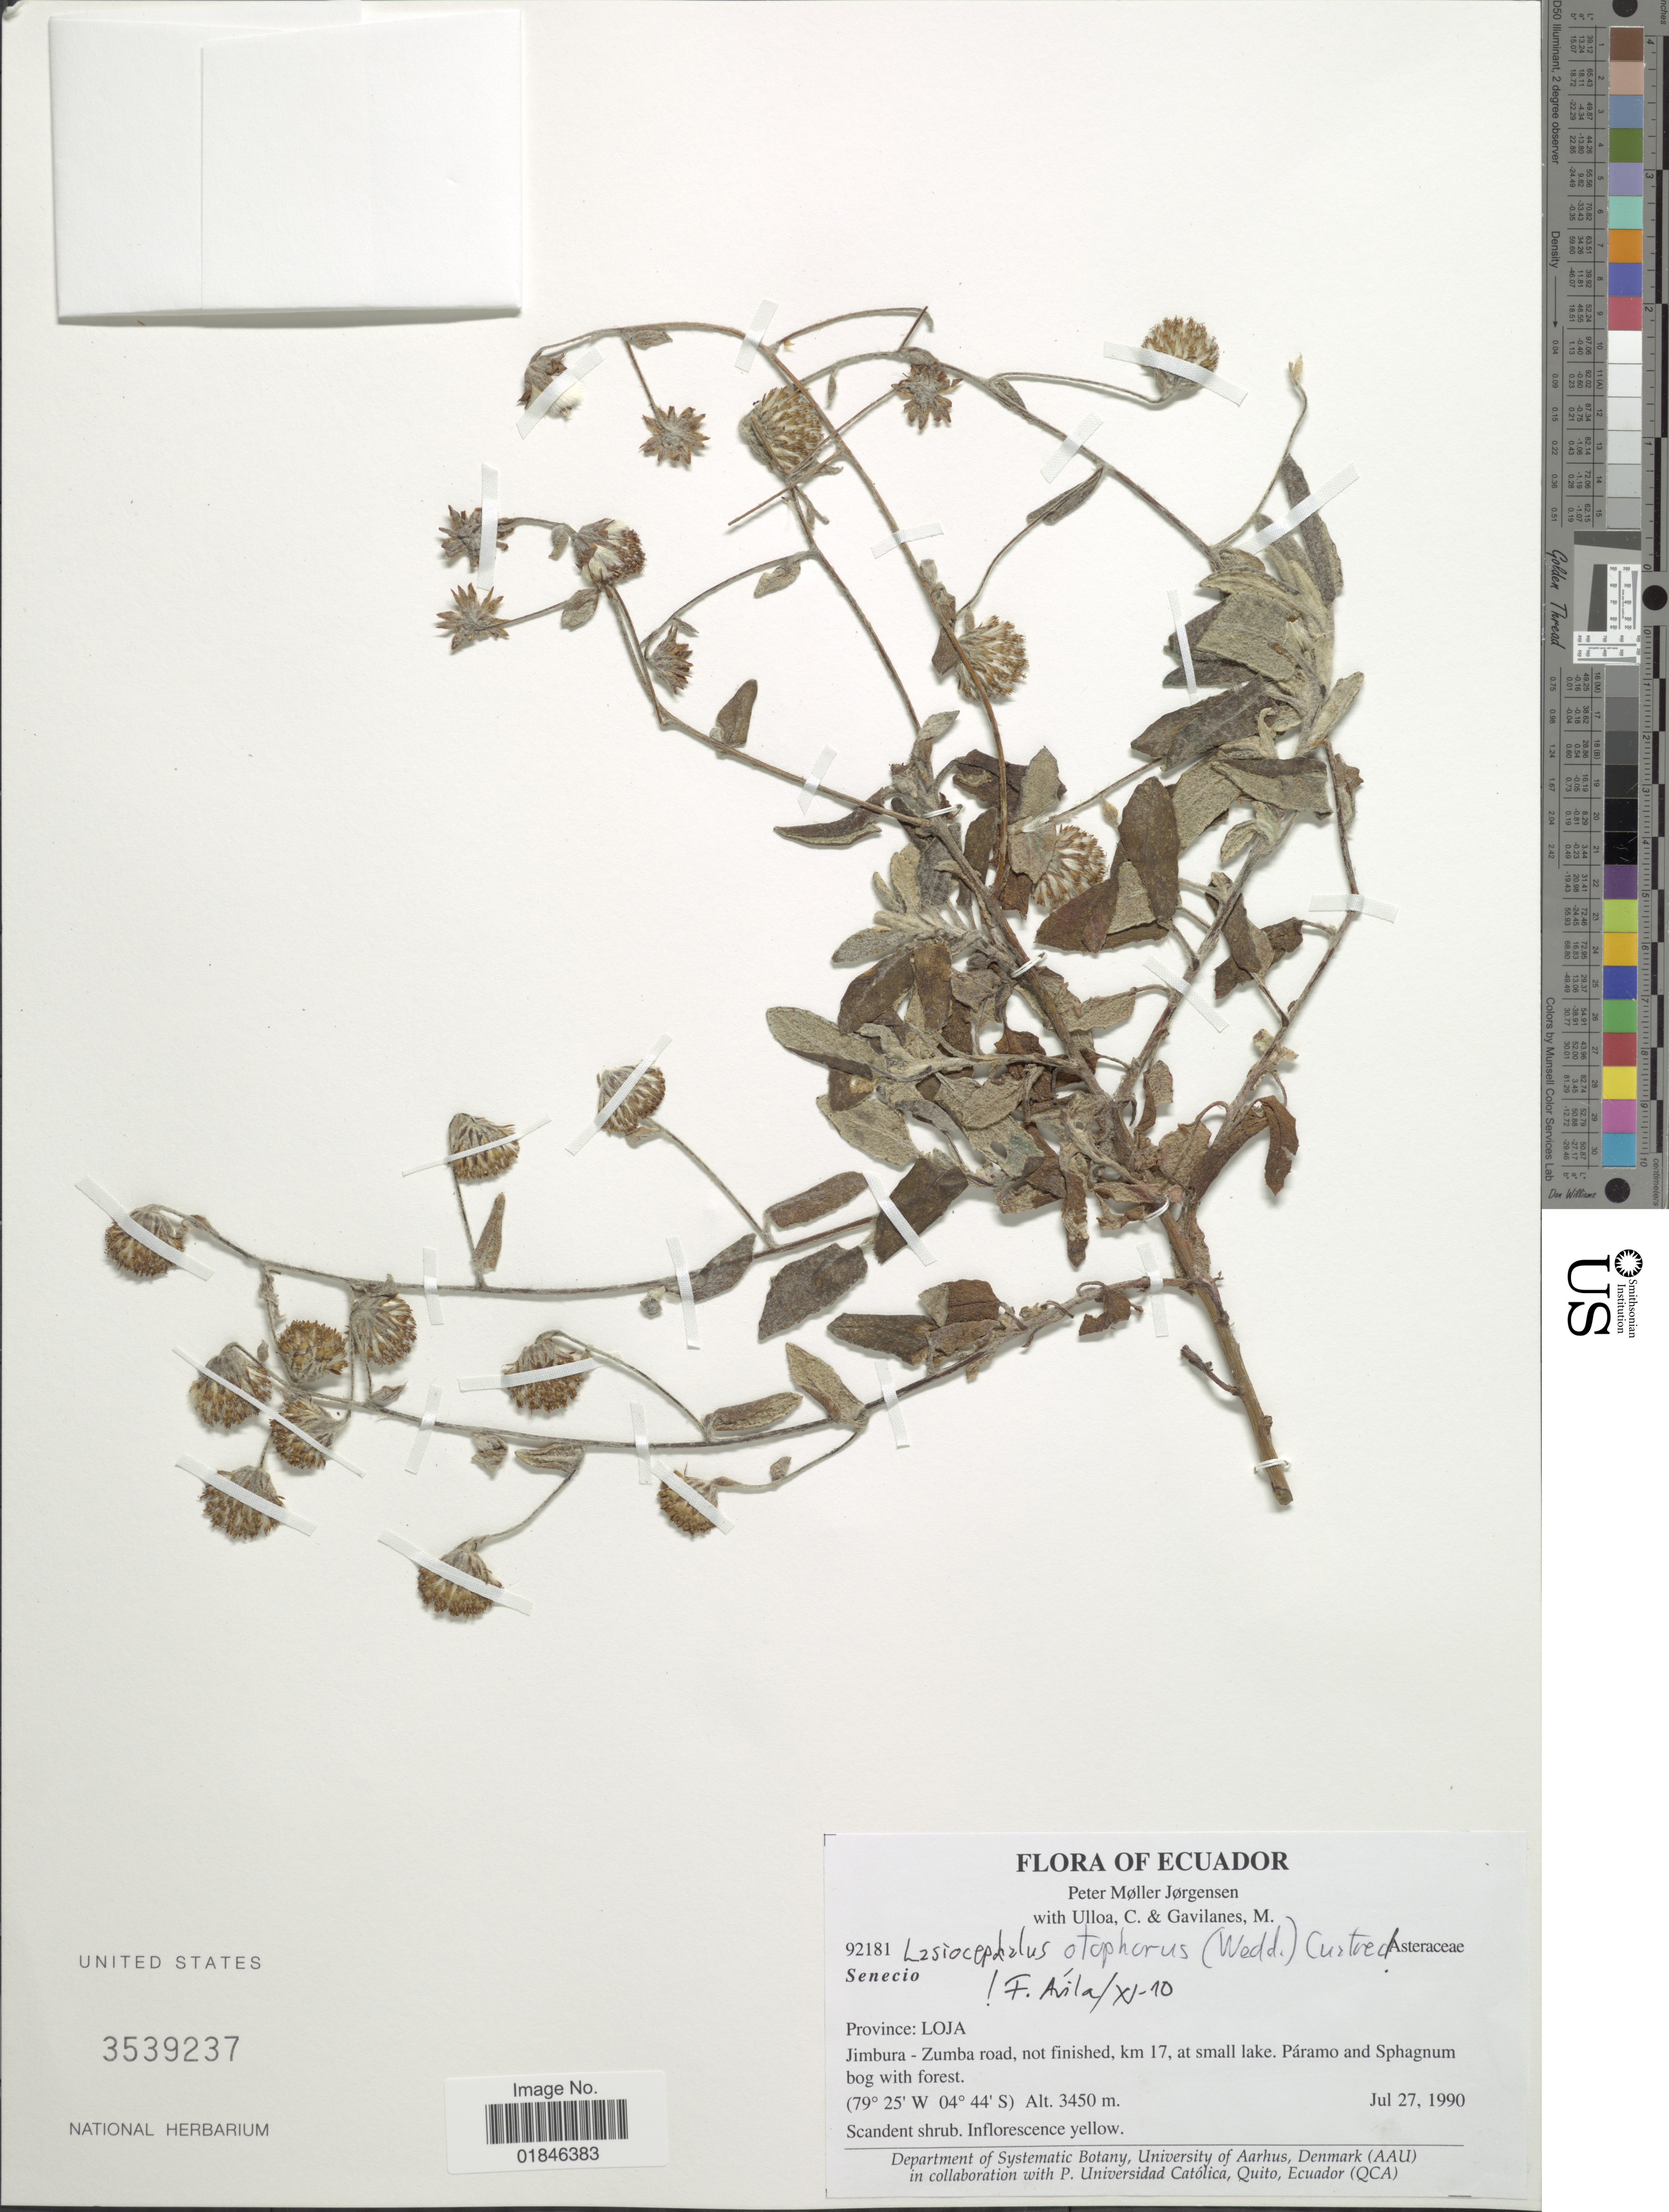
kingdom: Plantae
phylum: Tracheophyta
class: Magnoliopsida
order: Asterales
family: Asteraceae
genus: Senecio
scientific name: Senecio otophorus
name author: Wedd.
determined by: Salomon, Luciana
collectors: P. M. Jørgensen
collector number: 92181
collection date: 1990-07-27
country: Ecuador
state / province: Loja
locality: Province: Loja, Jimbura - Zumba road, not finished, km 17, at small lake, Paramo and Spagnum.bog with forest.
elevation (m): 3450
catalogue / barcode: US 3539237